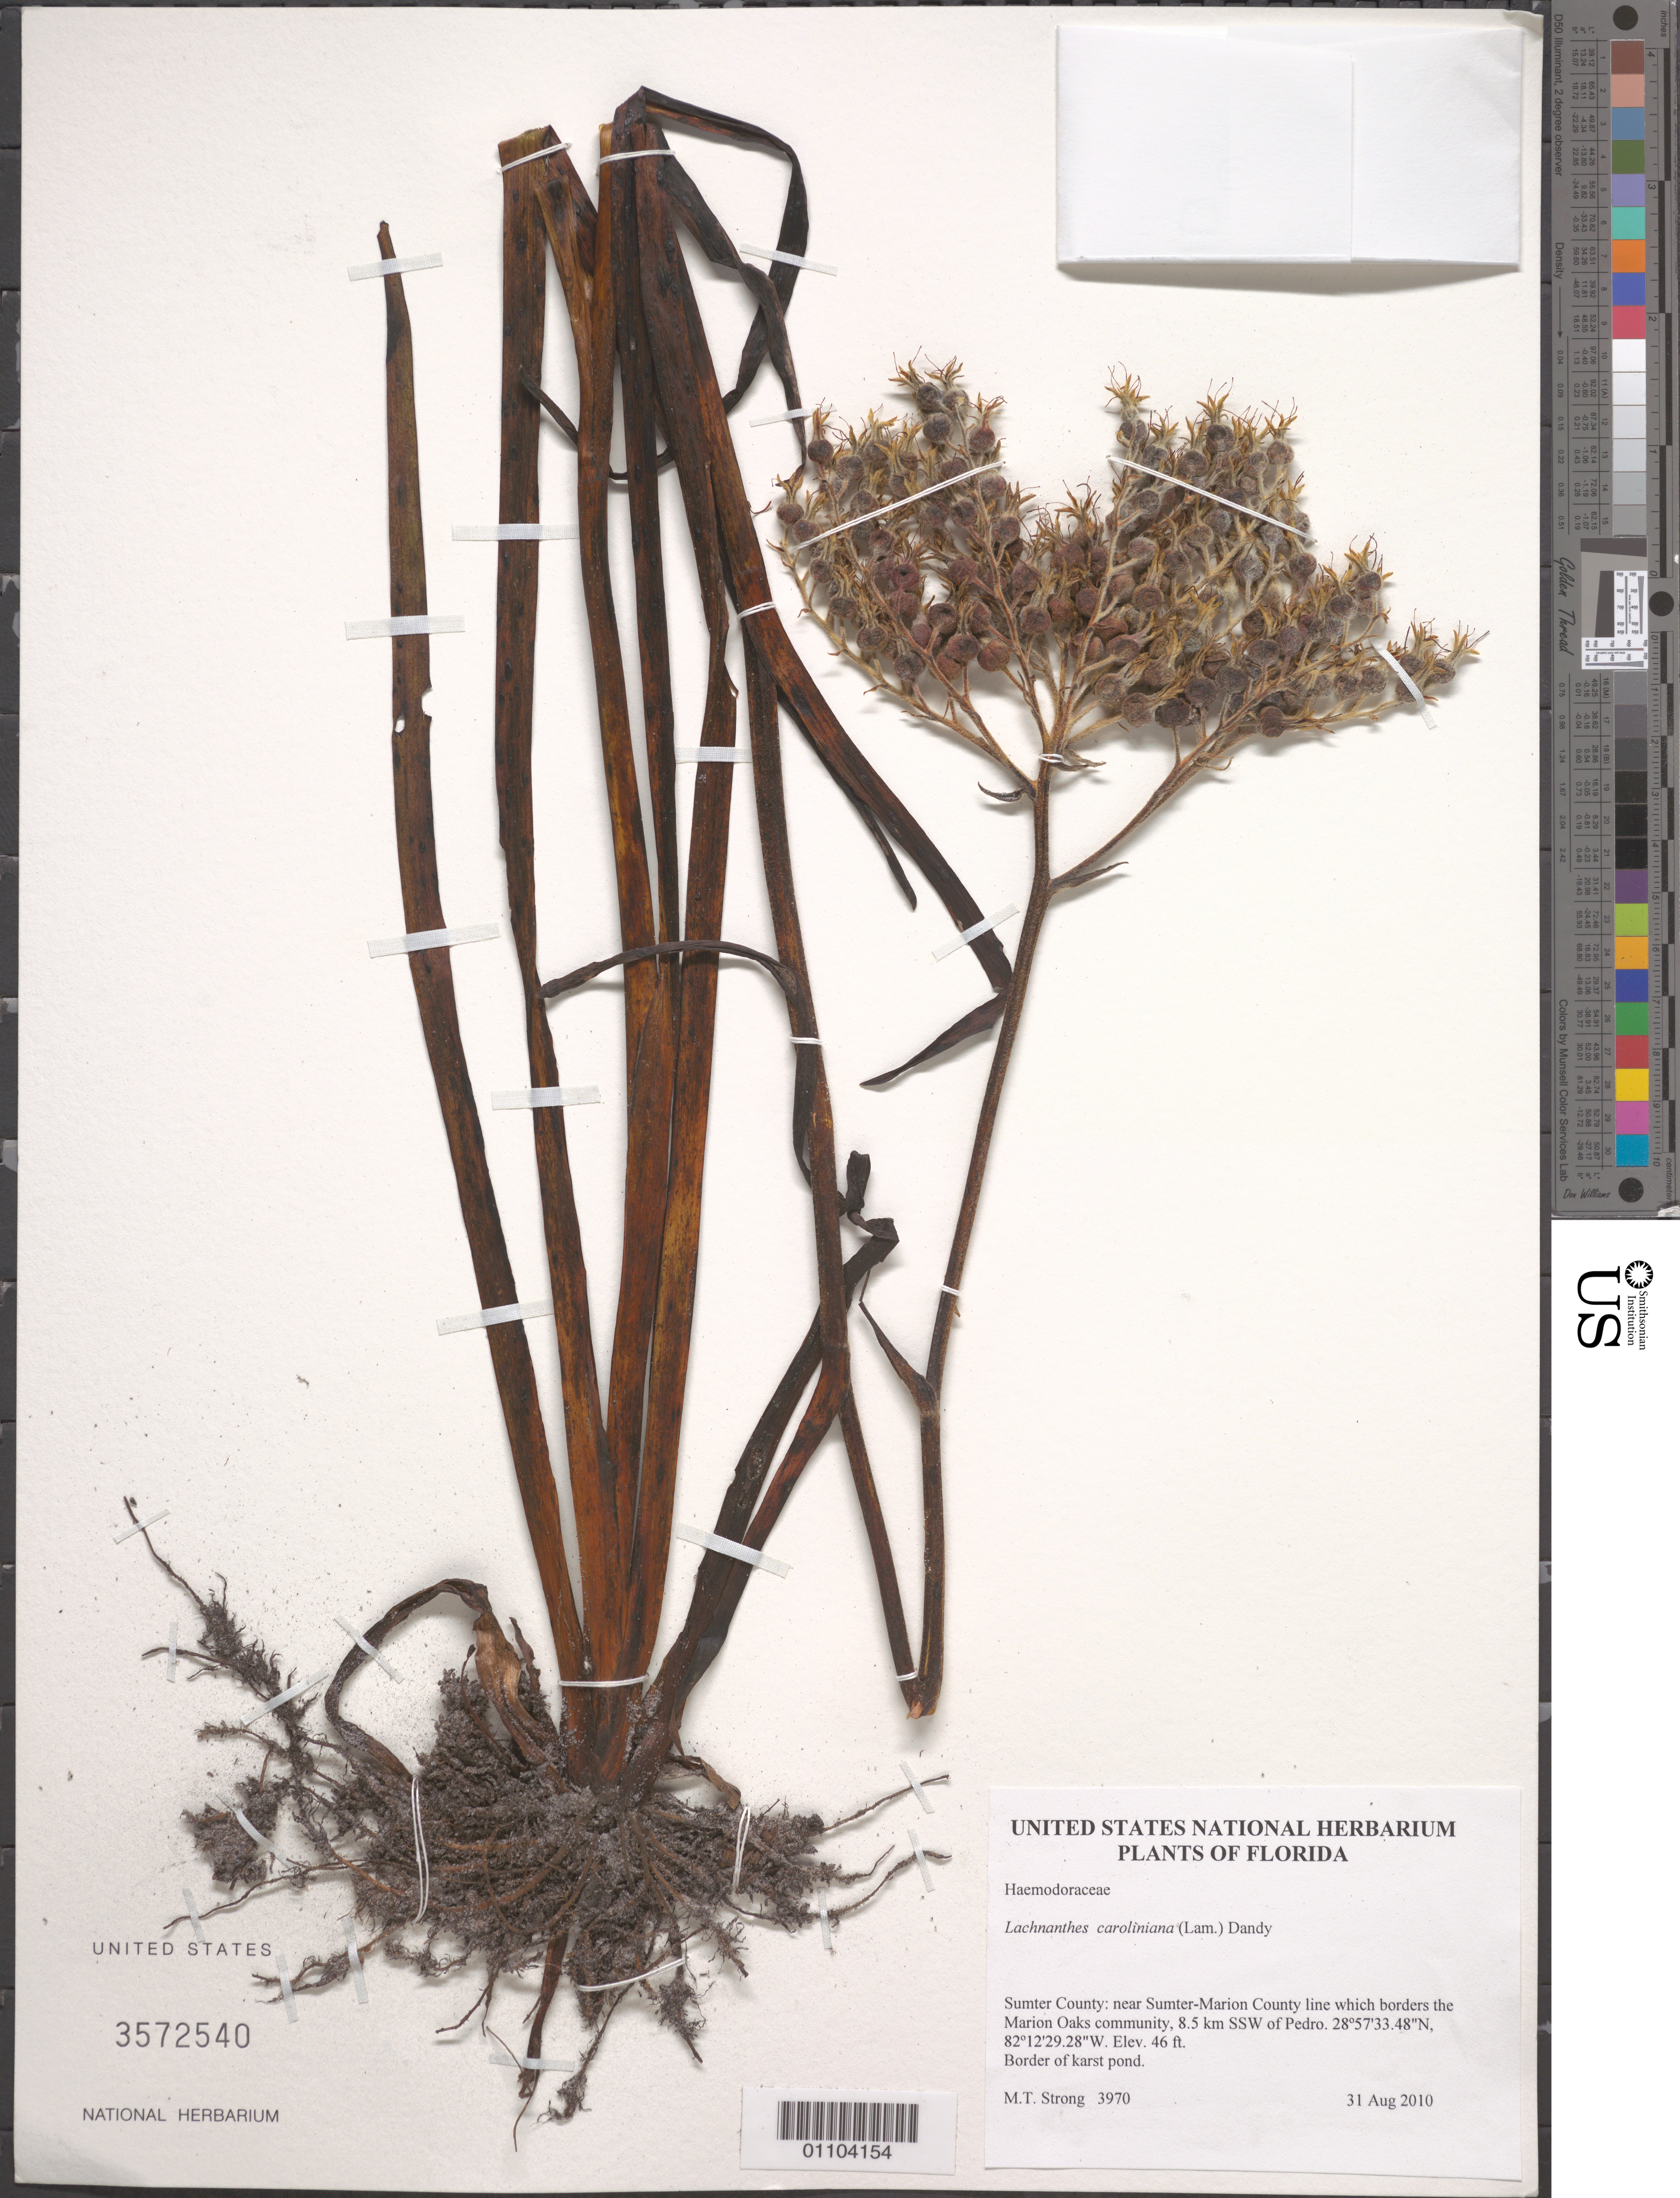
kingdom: Plantae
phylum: Tracheophyta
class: Liliopsida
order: Commelinales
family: Haemodoraceae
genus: Lachnanthes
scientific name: Lachnanthes caroliniana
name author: (Lam.) Dandy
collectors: M. T. Strong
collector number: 3970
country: United States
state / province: Florida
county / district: Sumter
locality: Near Sumter-Marion County line which borders the Marion Oaks community, SSW of Pedro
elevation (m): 14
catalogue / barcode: US 3572540